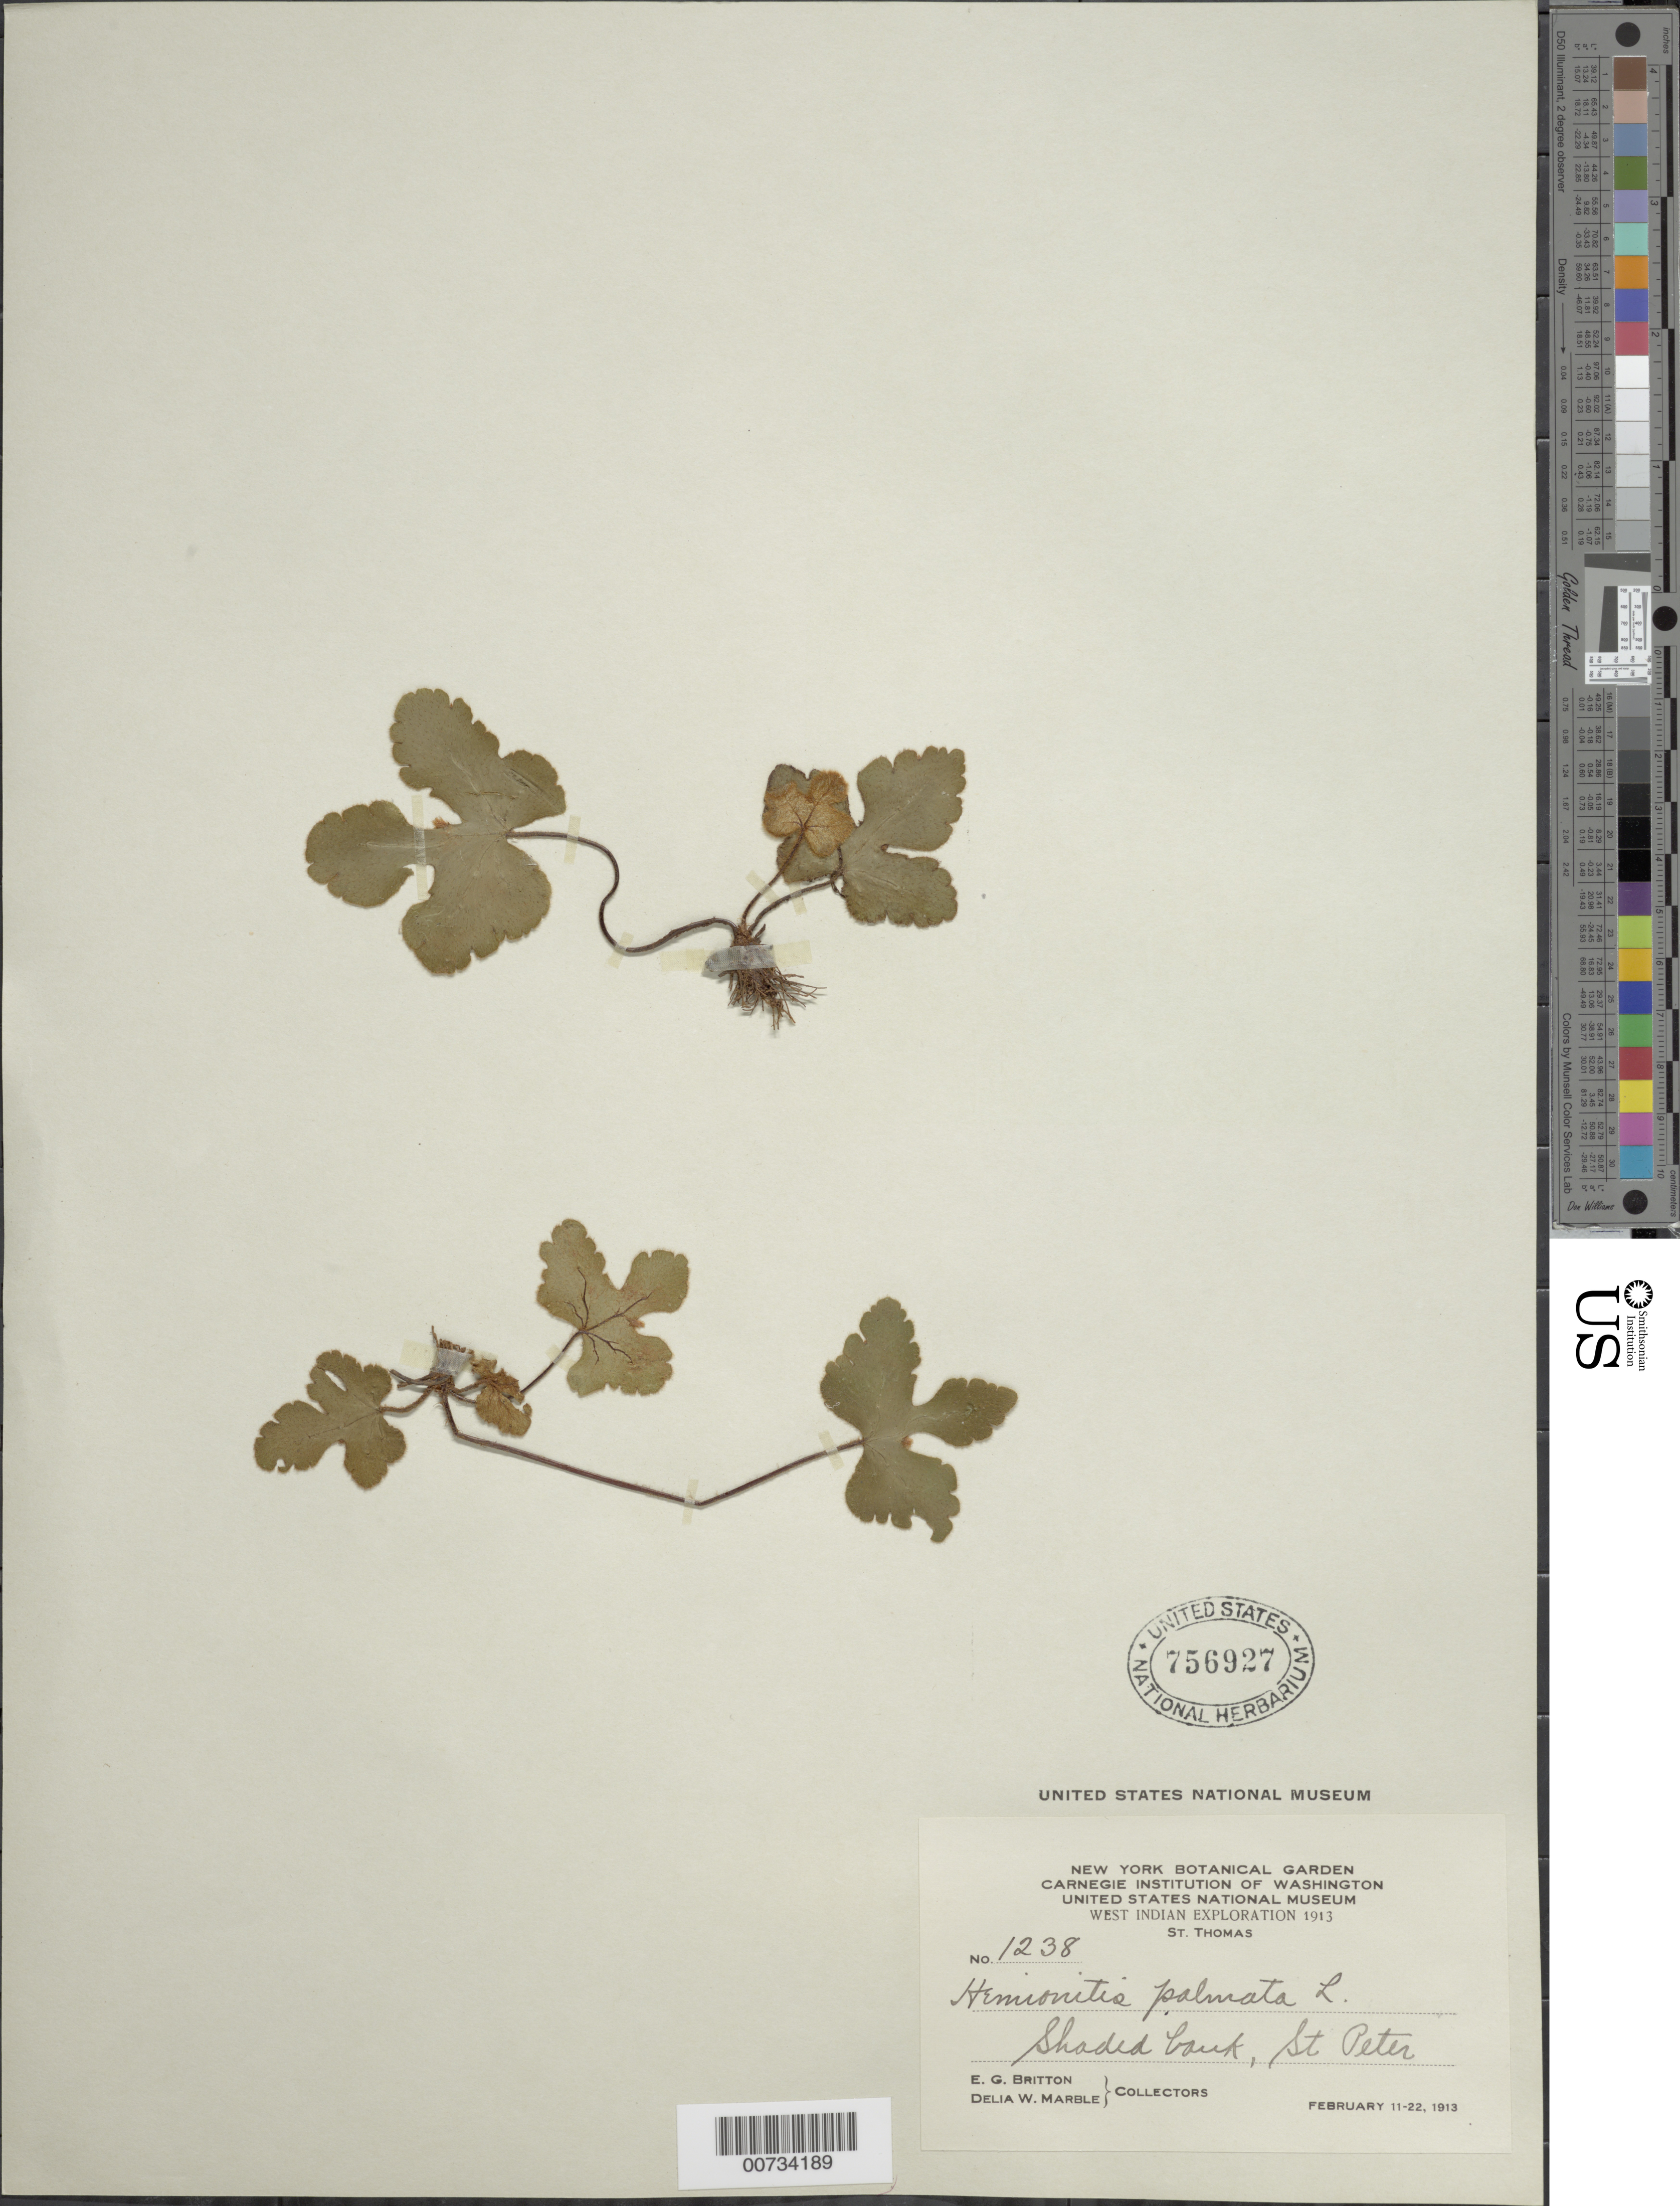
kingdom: Plantae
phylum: Tracheophyta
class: Polypodiopsida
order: Polypodiales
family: Pteridaceae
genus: Hemionitis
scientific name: Hemionitis palmata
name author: L.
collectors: E. G. Britton & D. W. Marble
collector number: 1238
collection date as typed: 11 Feb 1913 to 22 Feb 1913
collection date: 1913-02-11/1913-02-22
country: U.S. Virgin Islands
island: St. Thomas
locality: St. Thomas; St. Peter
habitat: Shaded bank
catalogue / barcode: US 756927